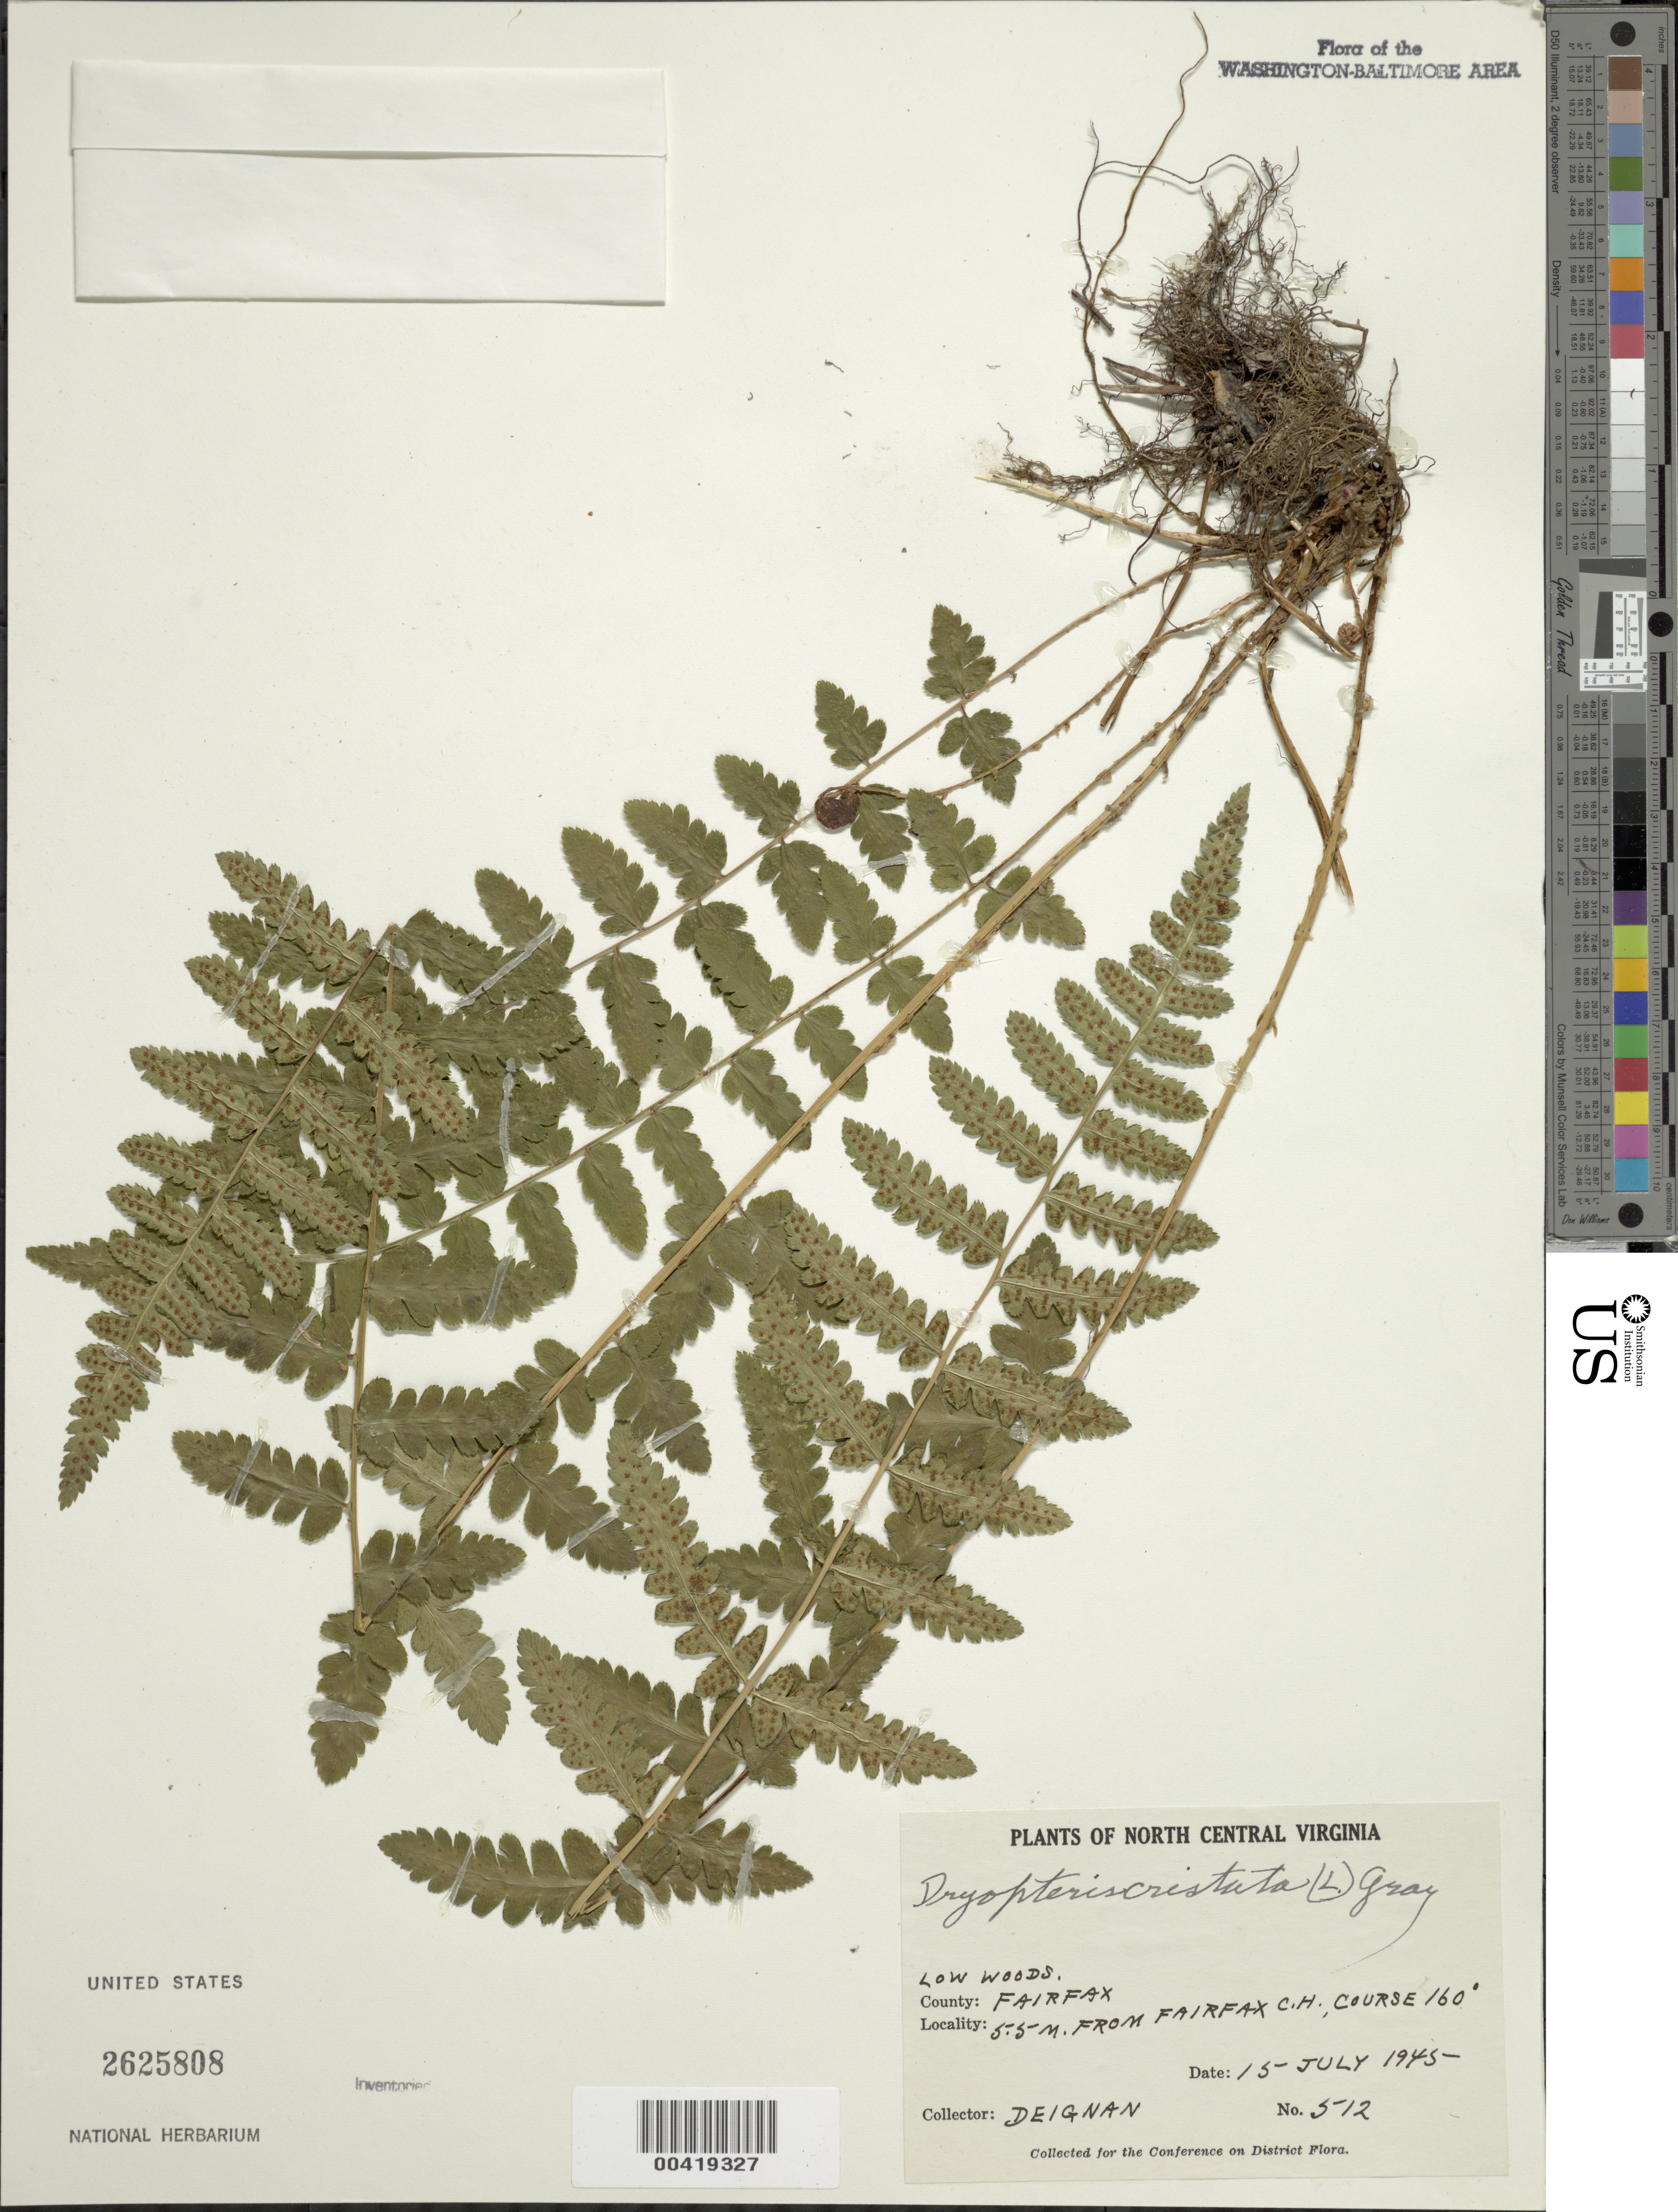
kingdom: Plantae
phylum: Tracheophyta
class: Polypodiopsida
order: Polypodiales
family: Dryopteridaceae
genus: Dryopteris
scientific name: Dryopteris cristata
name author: (L.) A. Gray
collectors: H. Deignan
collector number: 512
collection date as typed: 15 Jul 1945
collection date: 1945-07-15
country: United States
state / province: Virginia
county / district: Fairfax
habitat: Low woods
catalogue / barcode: US 2625808